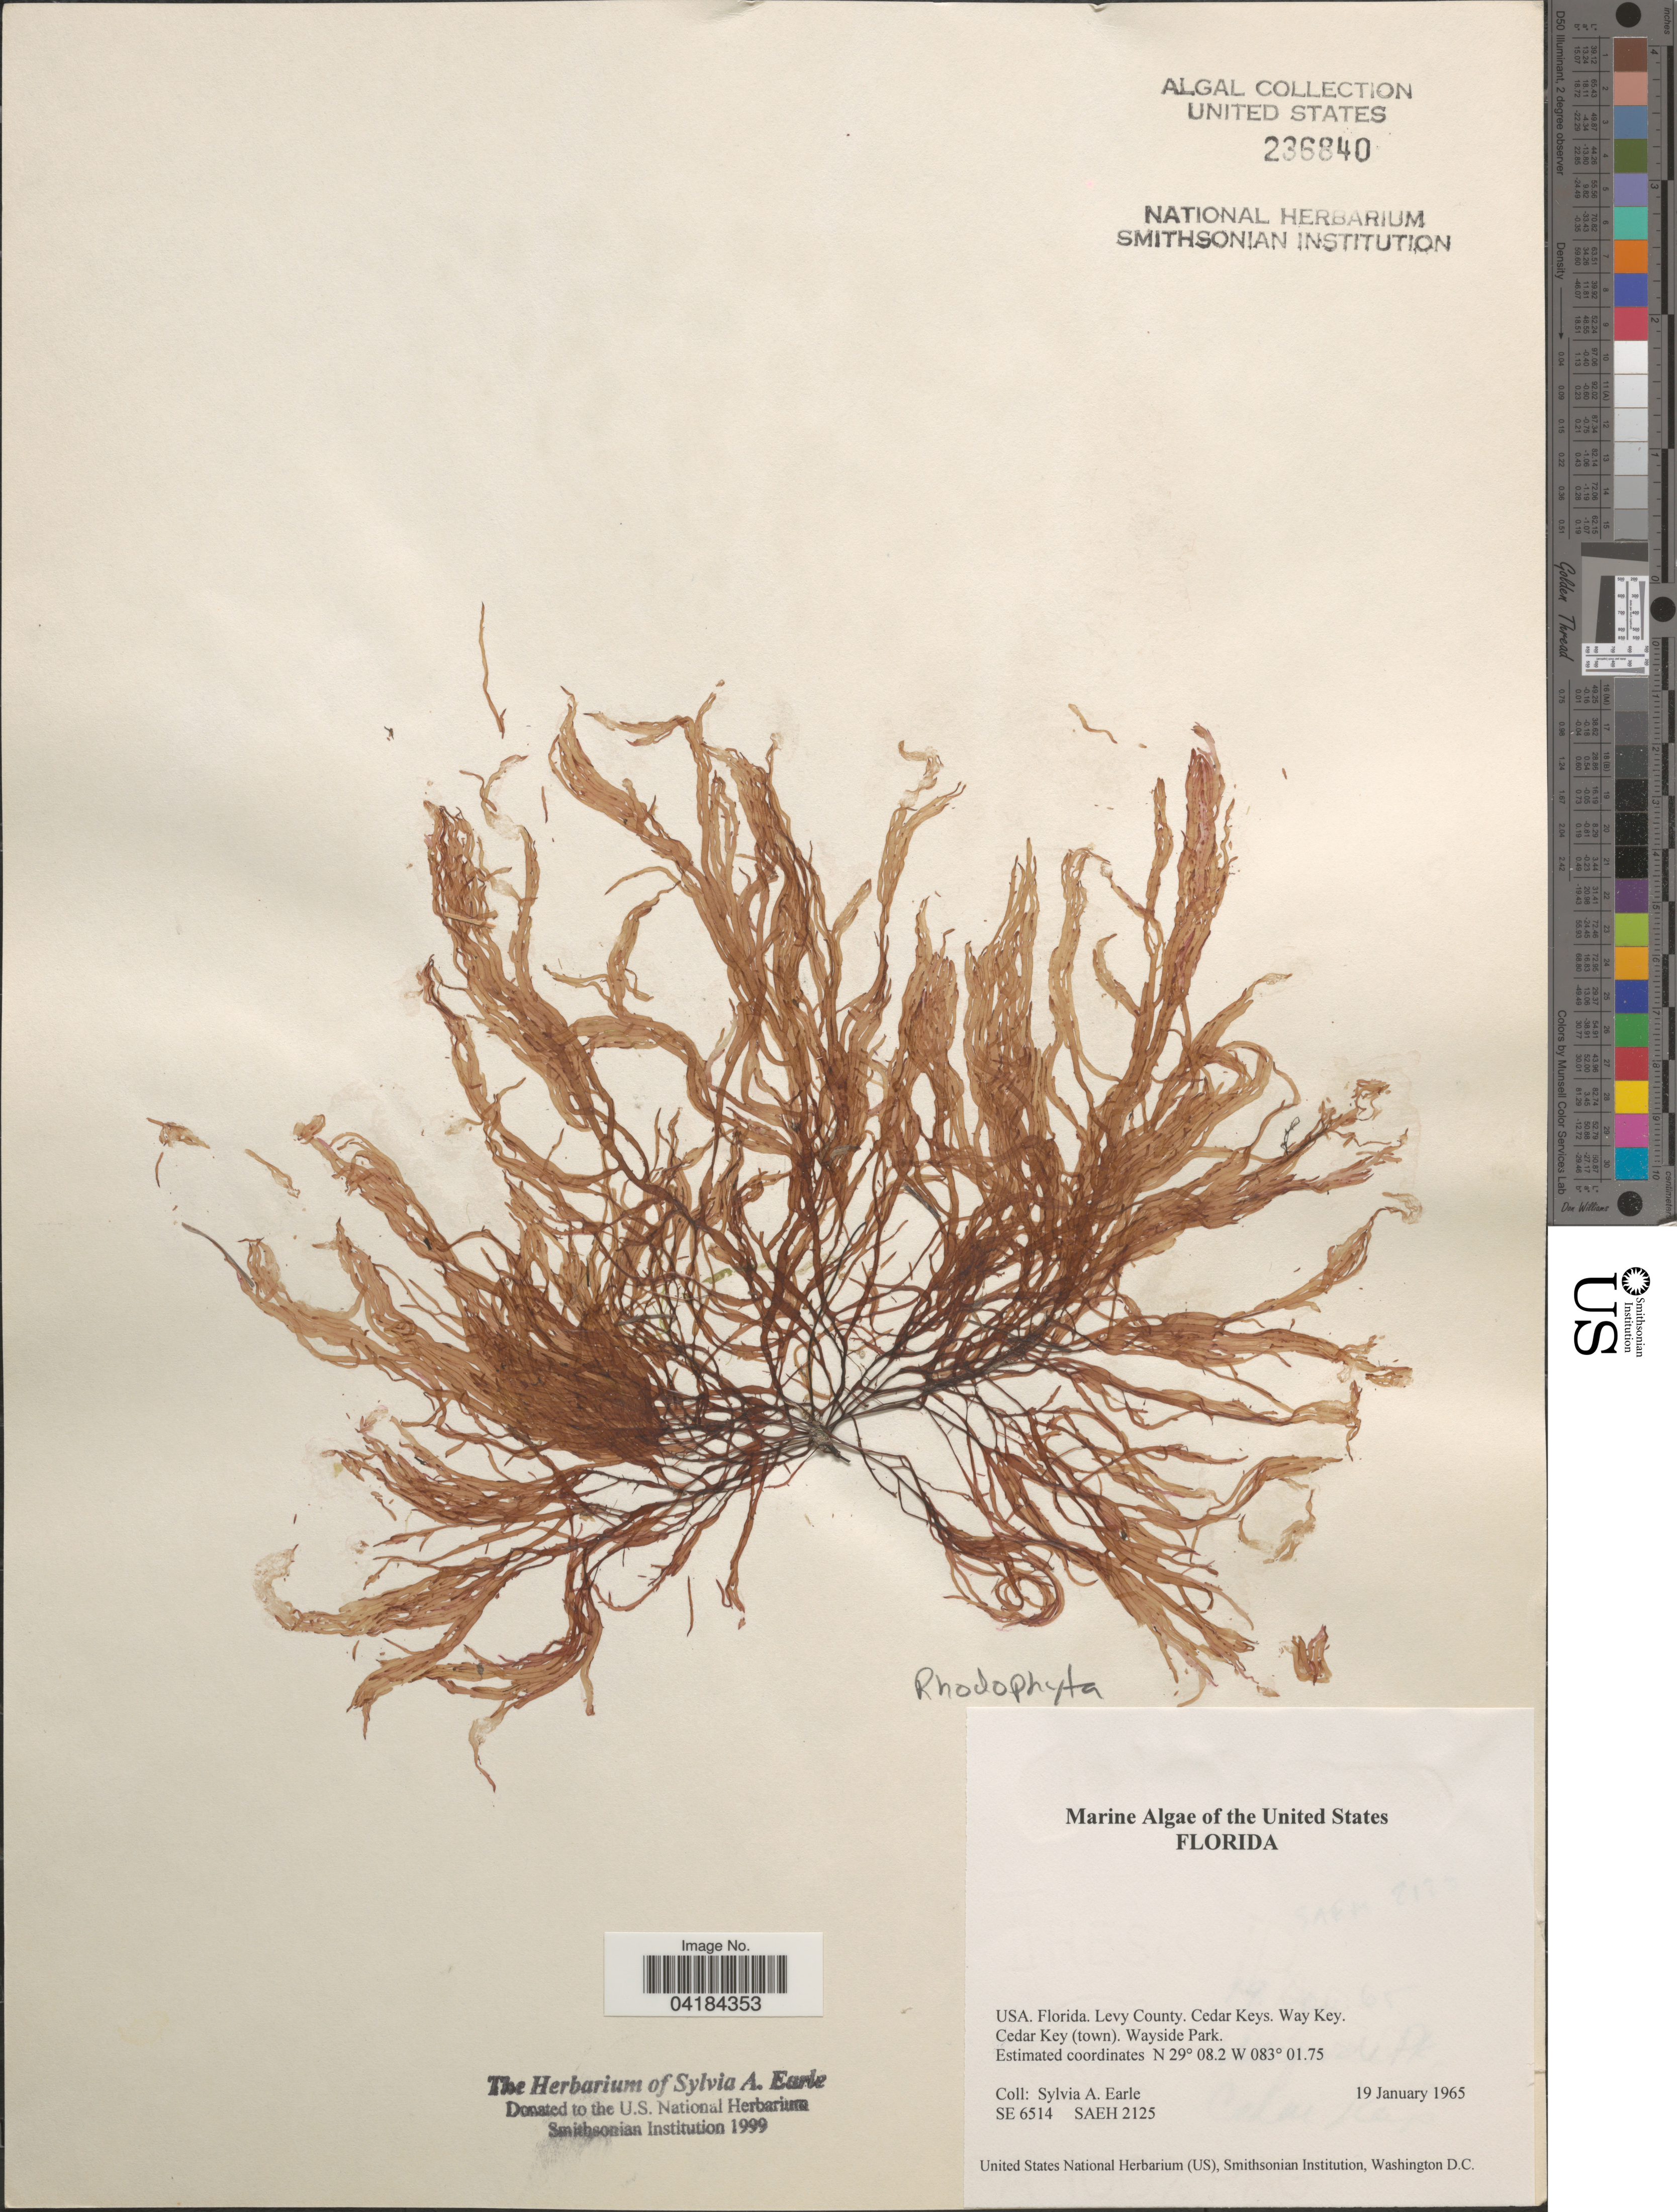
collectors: S. A. Earle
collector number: SE6514/SAEH2125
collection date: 1965-01-19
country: United States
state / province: Florida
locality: Levy County. Cedar Keys. Way Key. Cedar Key (town). Wayside Park.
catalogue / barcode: US 236840